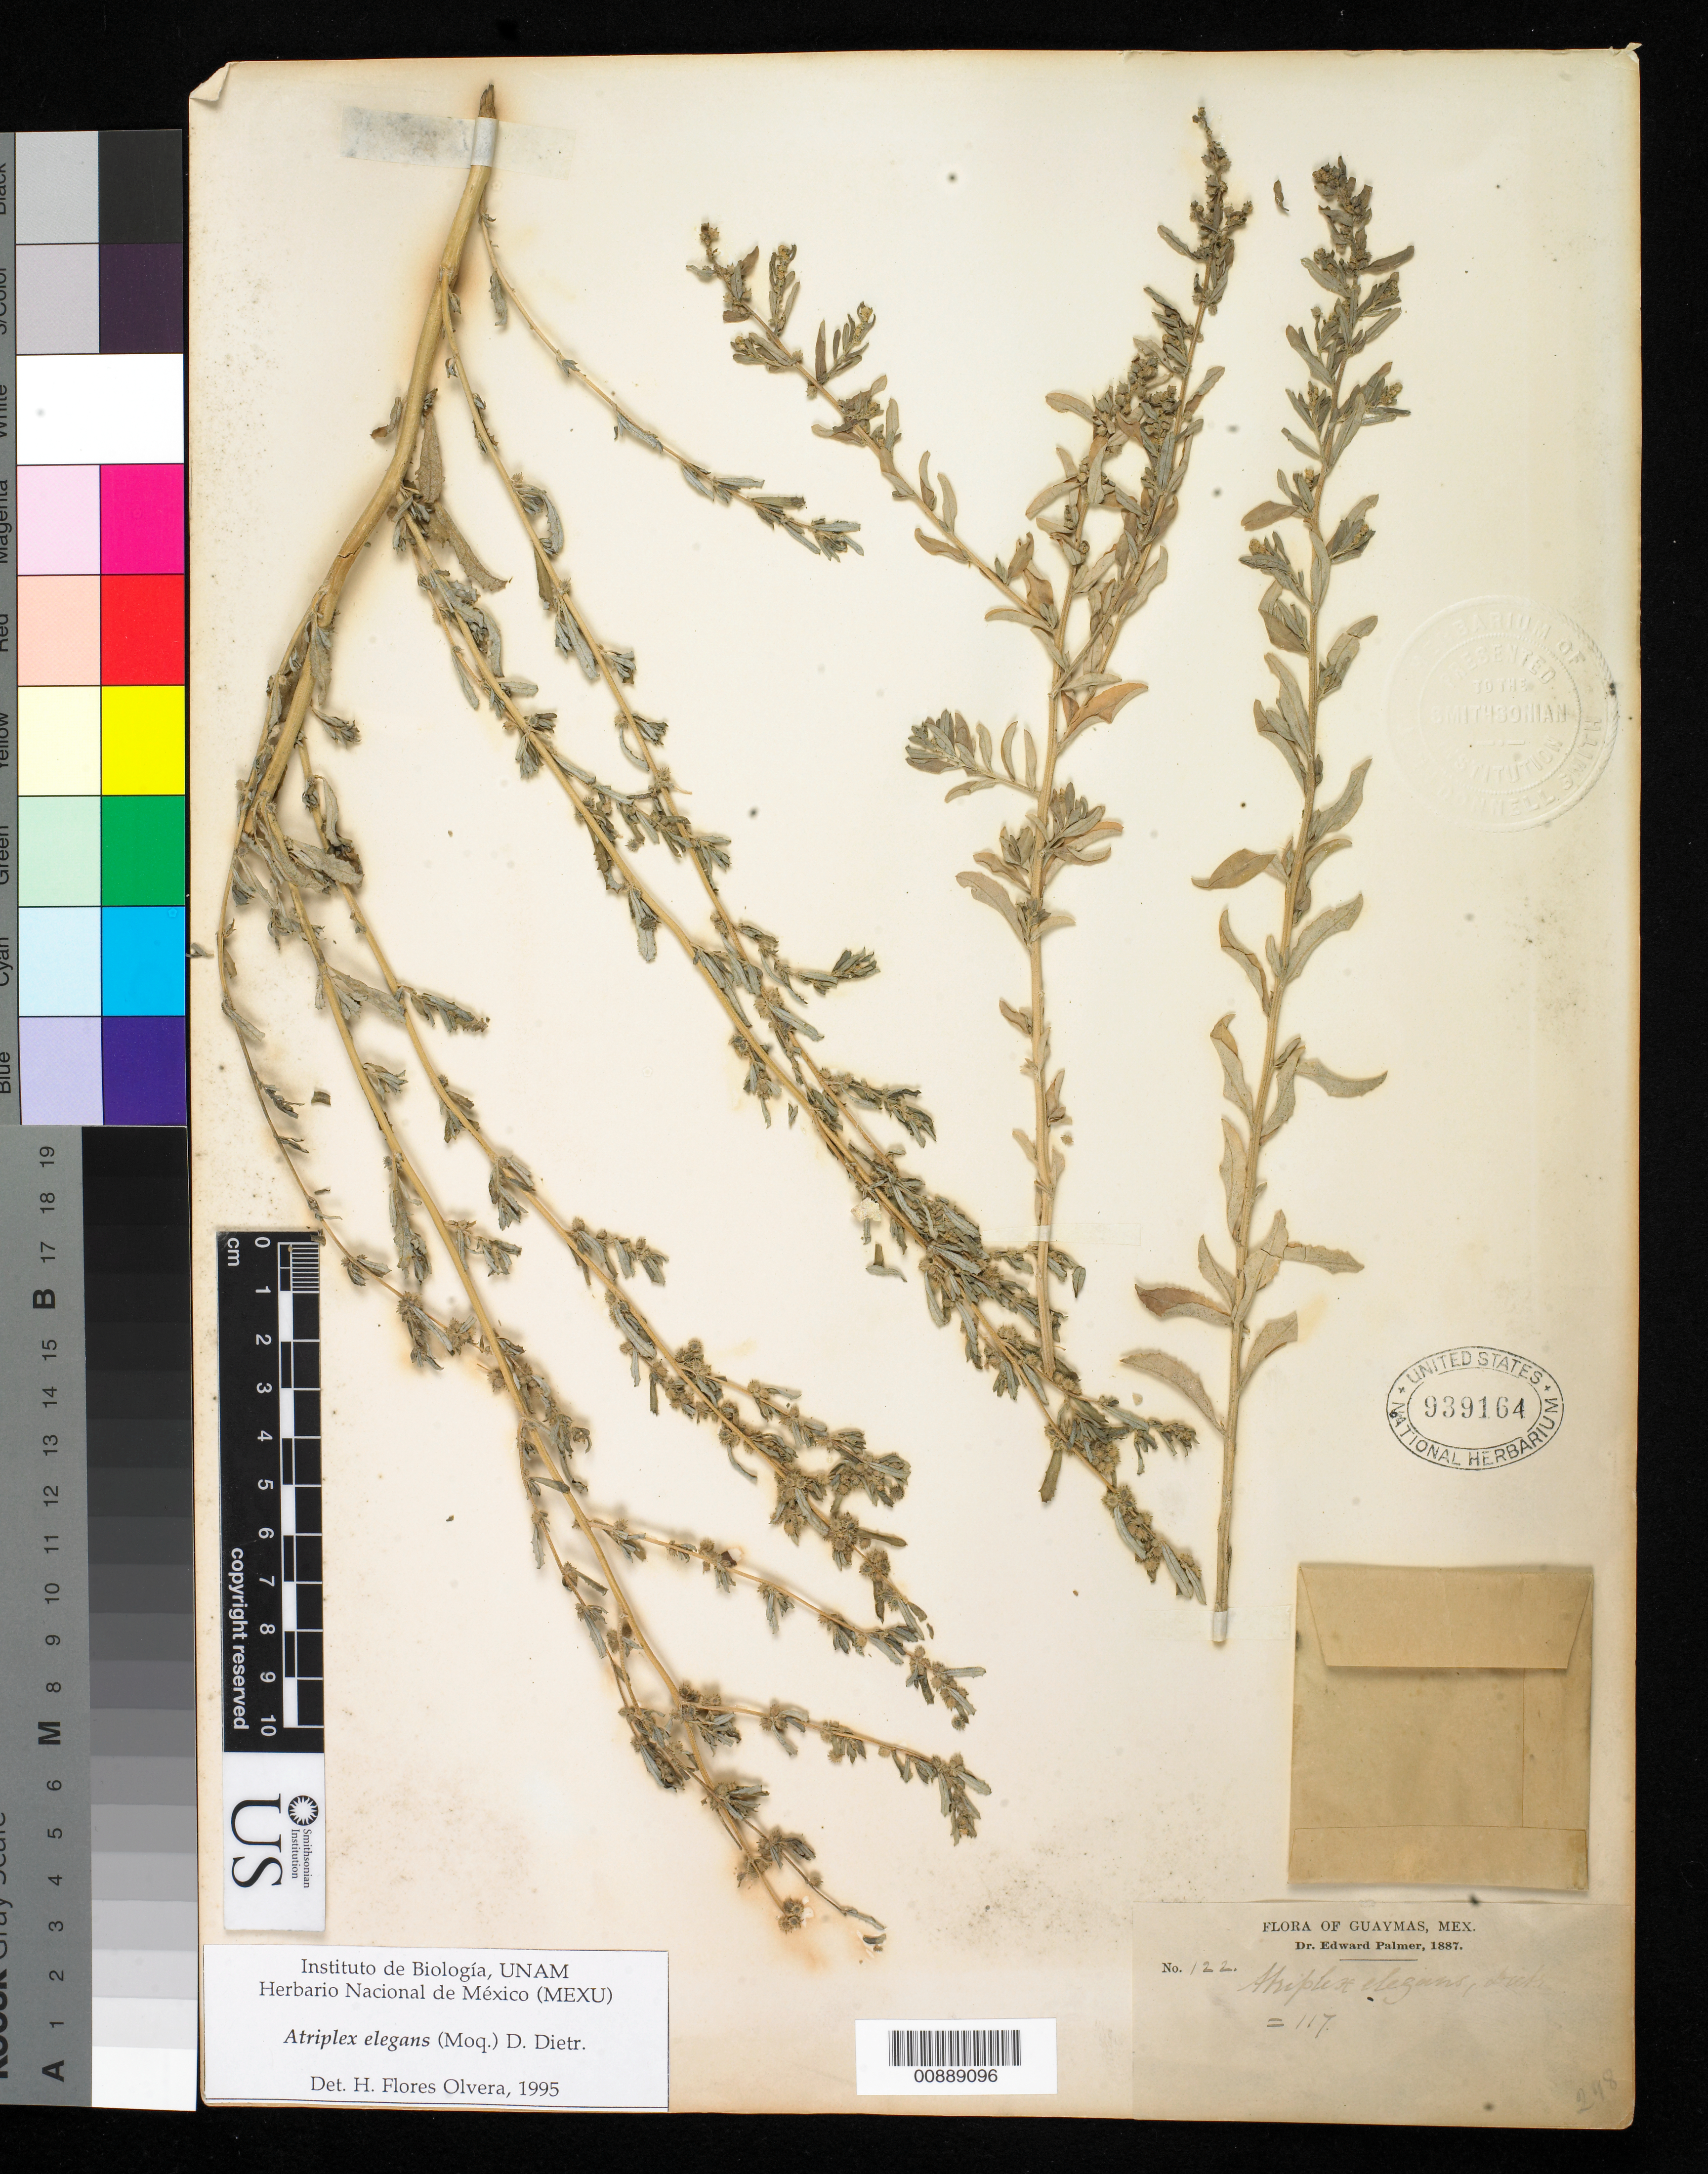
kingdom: Plantae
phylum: Tracheophyta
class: Magnoliopsida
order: Caryophyllales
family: Amaranthaceae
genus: Atriplex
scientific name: Atriplex elegans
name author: (Moq.) D. Dietr.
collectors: E. Palmer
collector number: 122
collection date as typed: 1887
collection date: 1887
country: Mexico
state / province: Sonora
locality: Guaymas, Sonora.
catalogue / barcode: US 939164